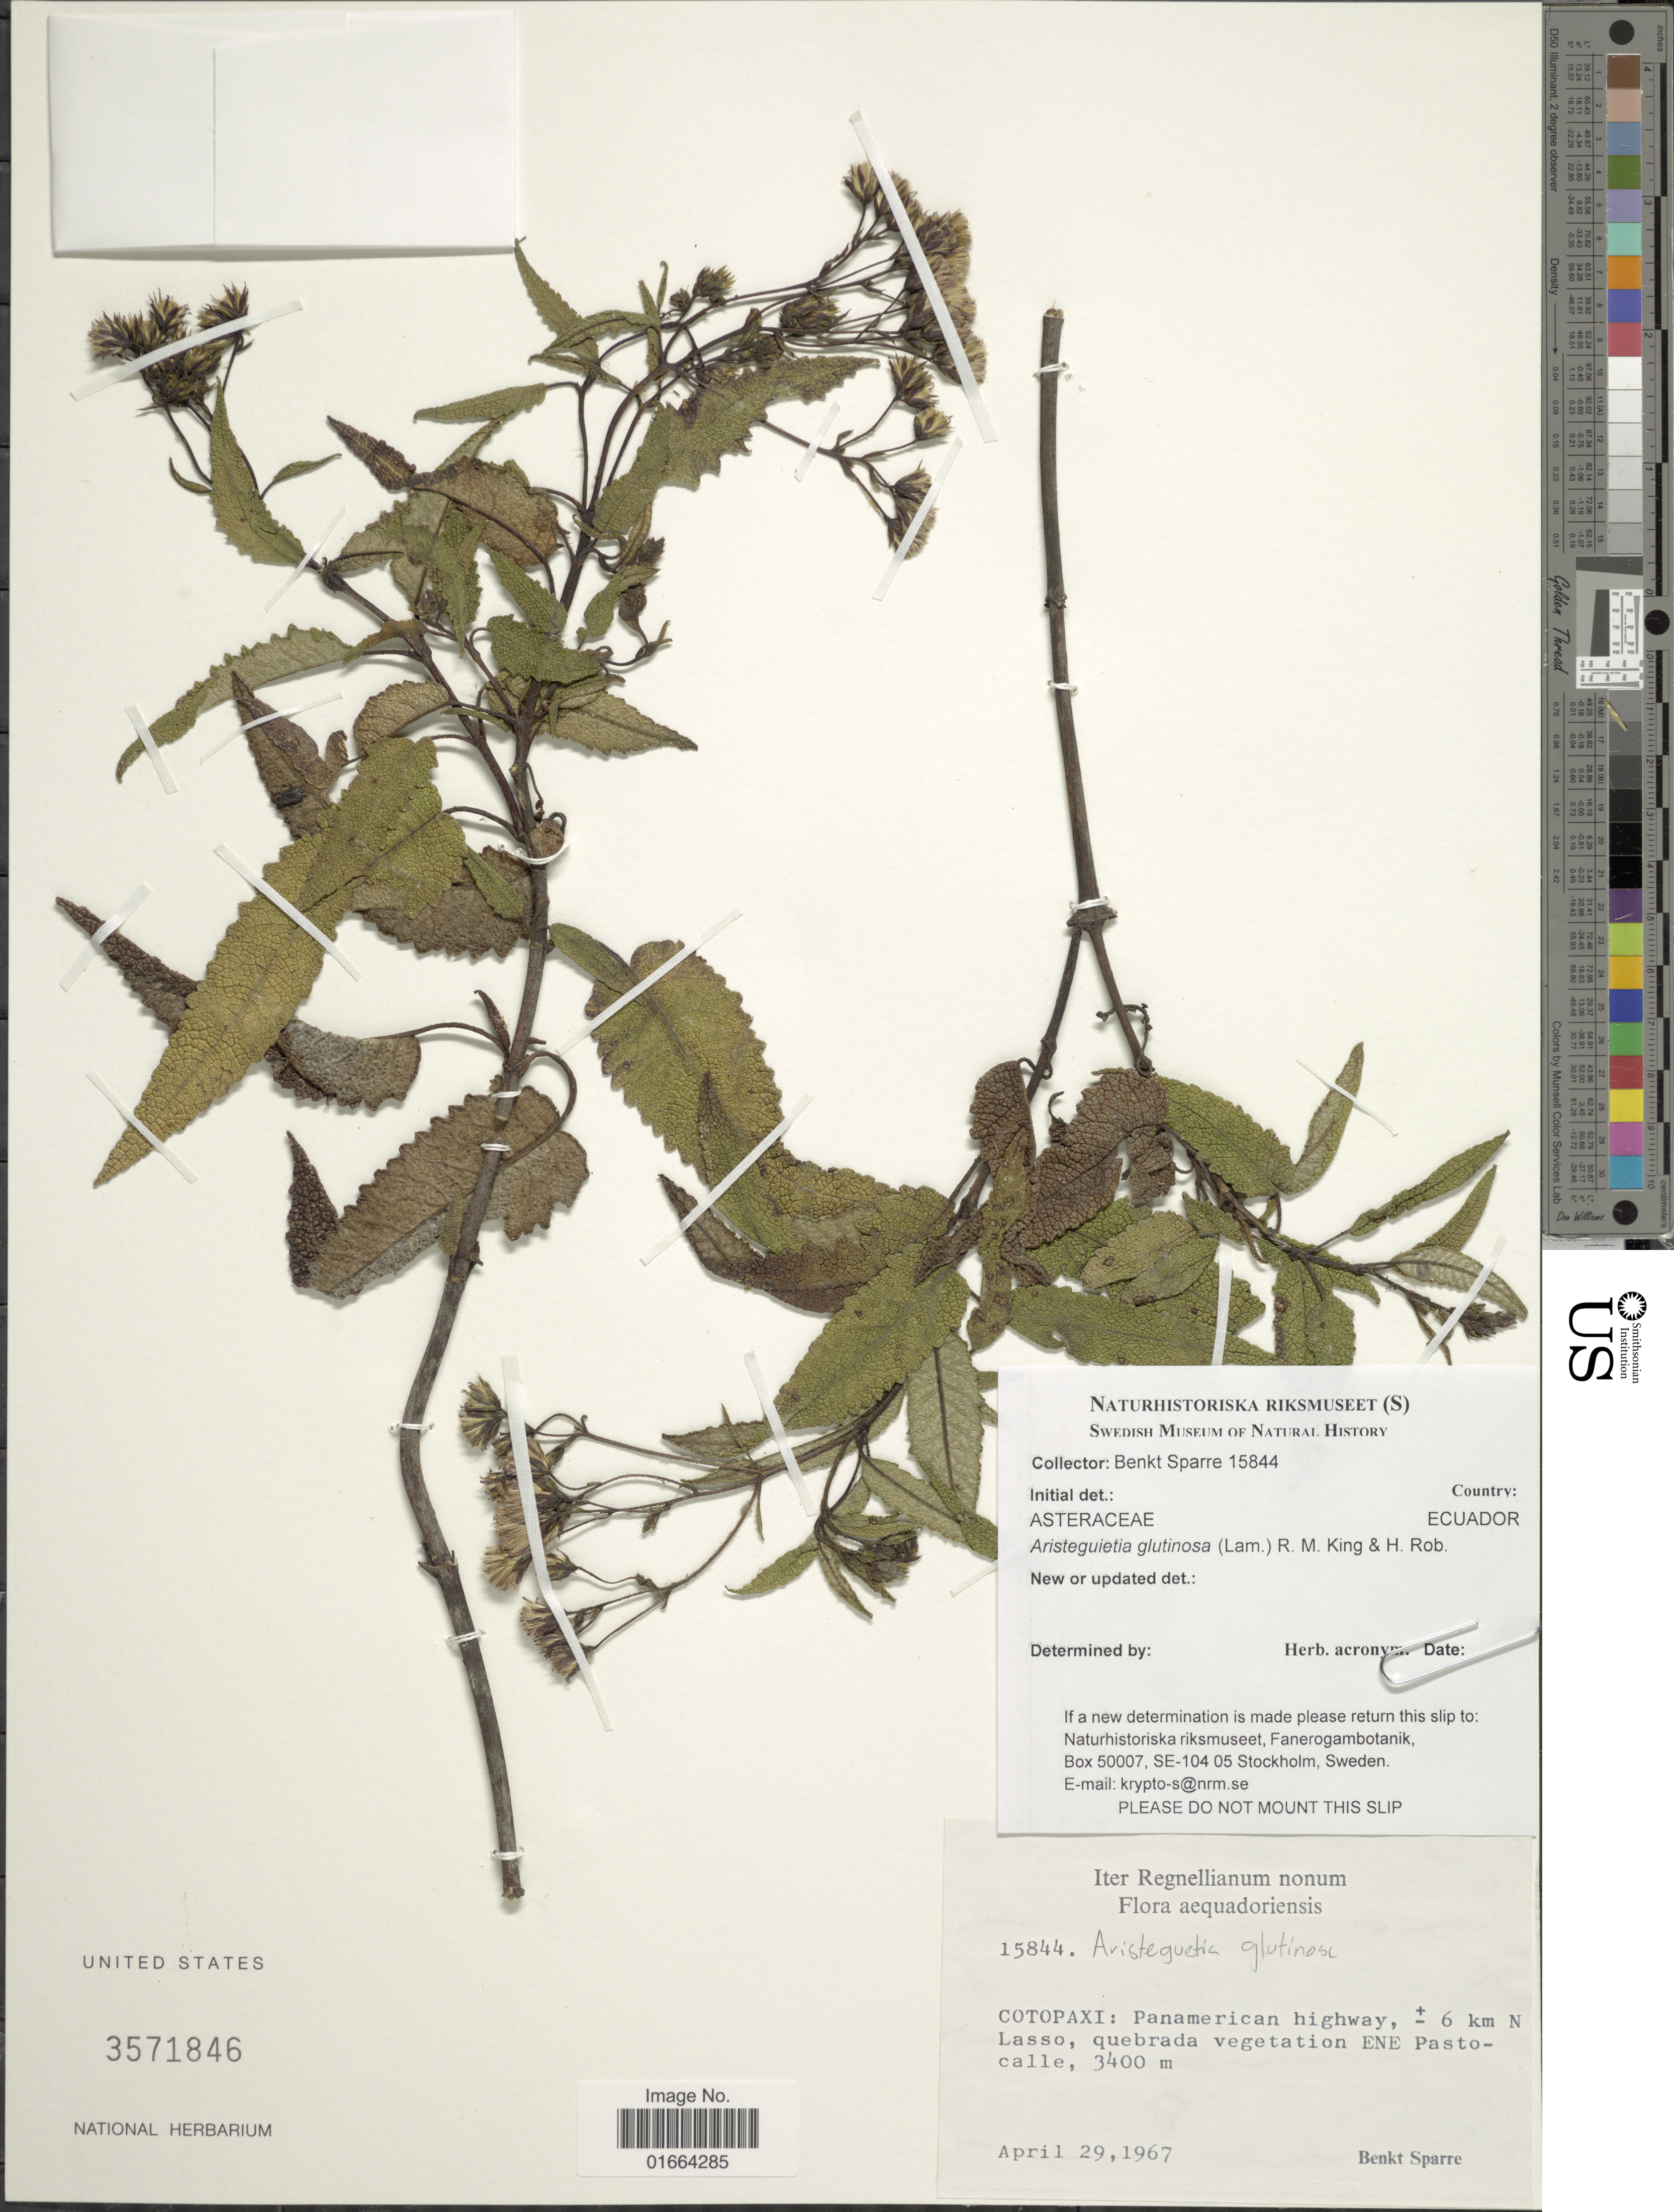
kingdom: Plantae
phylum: Tracheophyta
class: Magnoliopsida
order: Asterales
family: Asteraceae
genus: Aristeguietia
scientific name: Aristeguietia glutinosa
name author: (Lam.) R.M. King & H. Rob.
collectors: B. Sparre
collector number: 15844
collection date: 1967-04-29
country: Ecuador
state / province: Cotopaxi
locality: Panamerican highway, ± 6 km N Lasso, quebrada vegetation ENE Pastocalle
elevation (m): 3400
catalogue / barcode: US 3571846